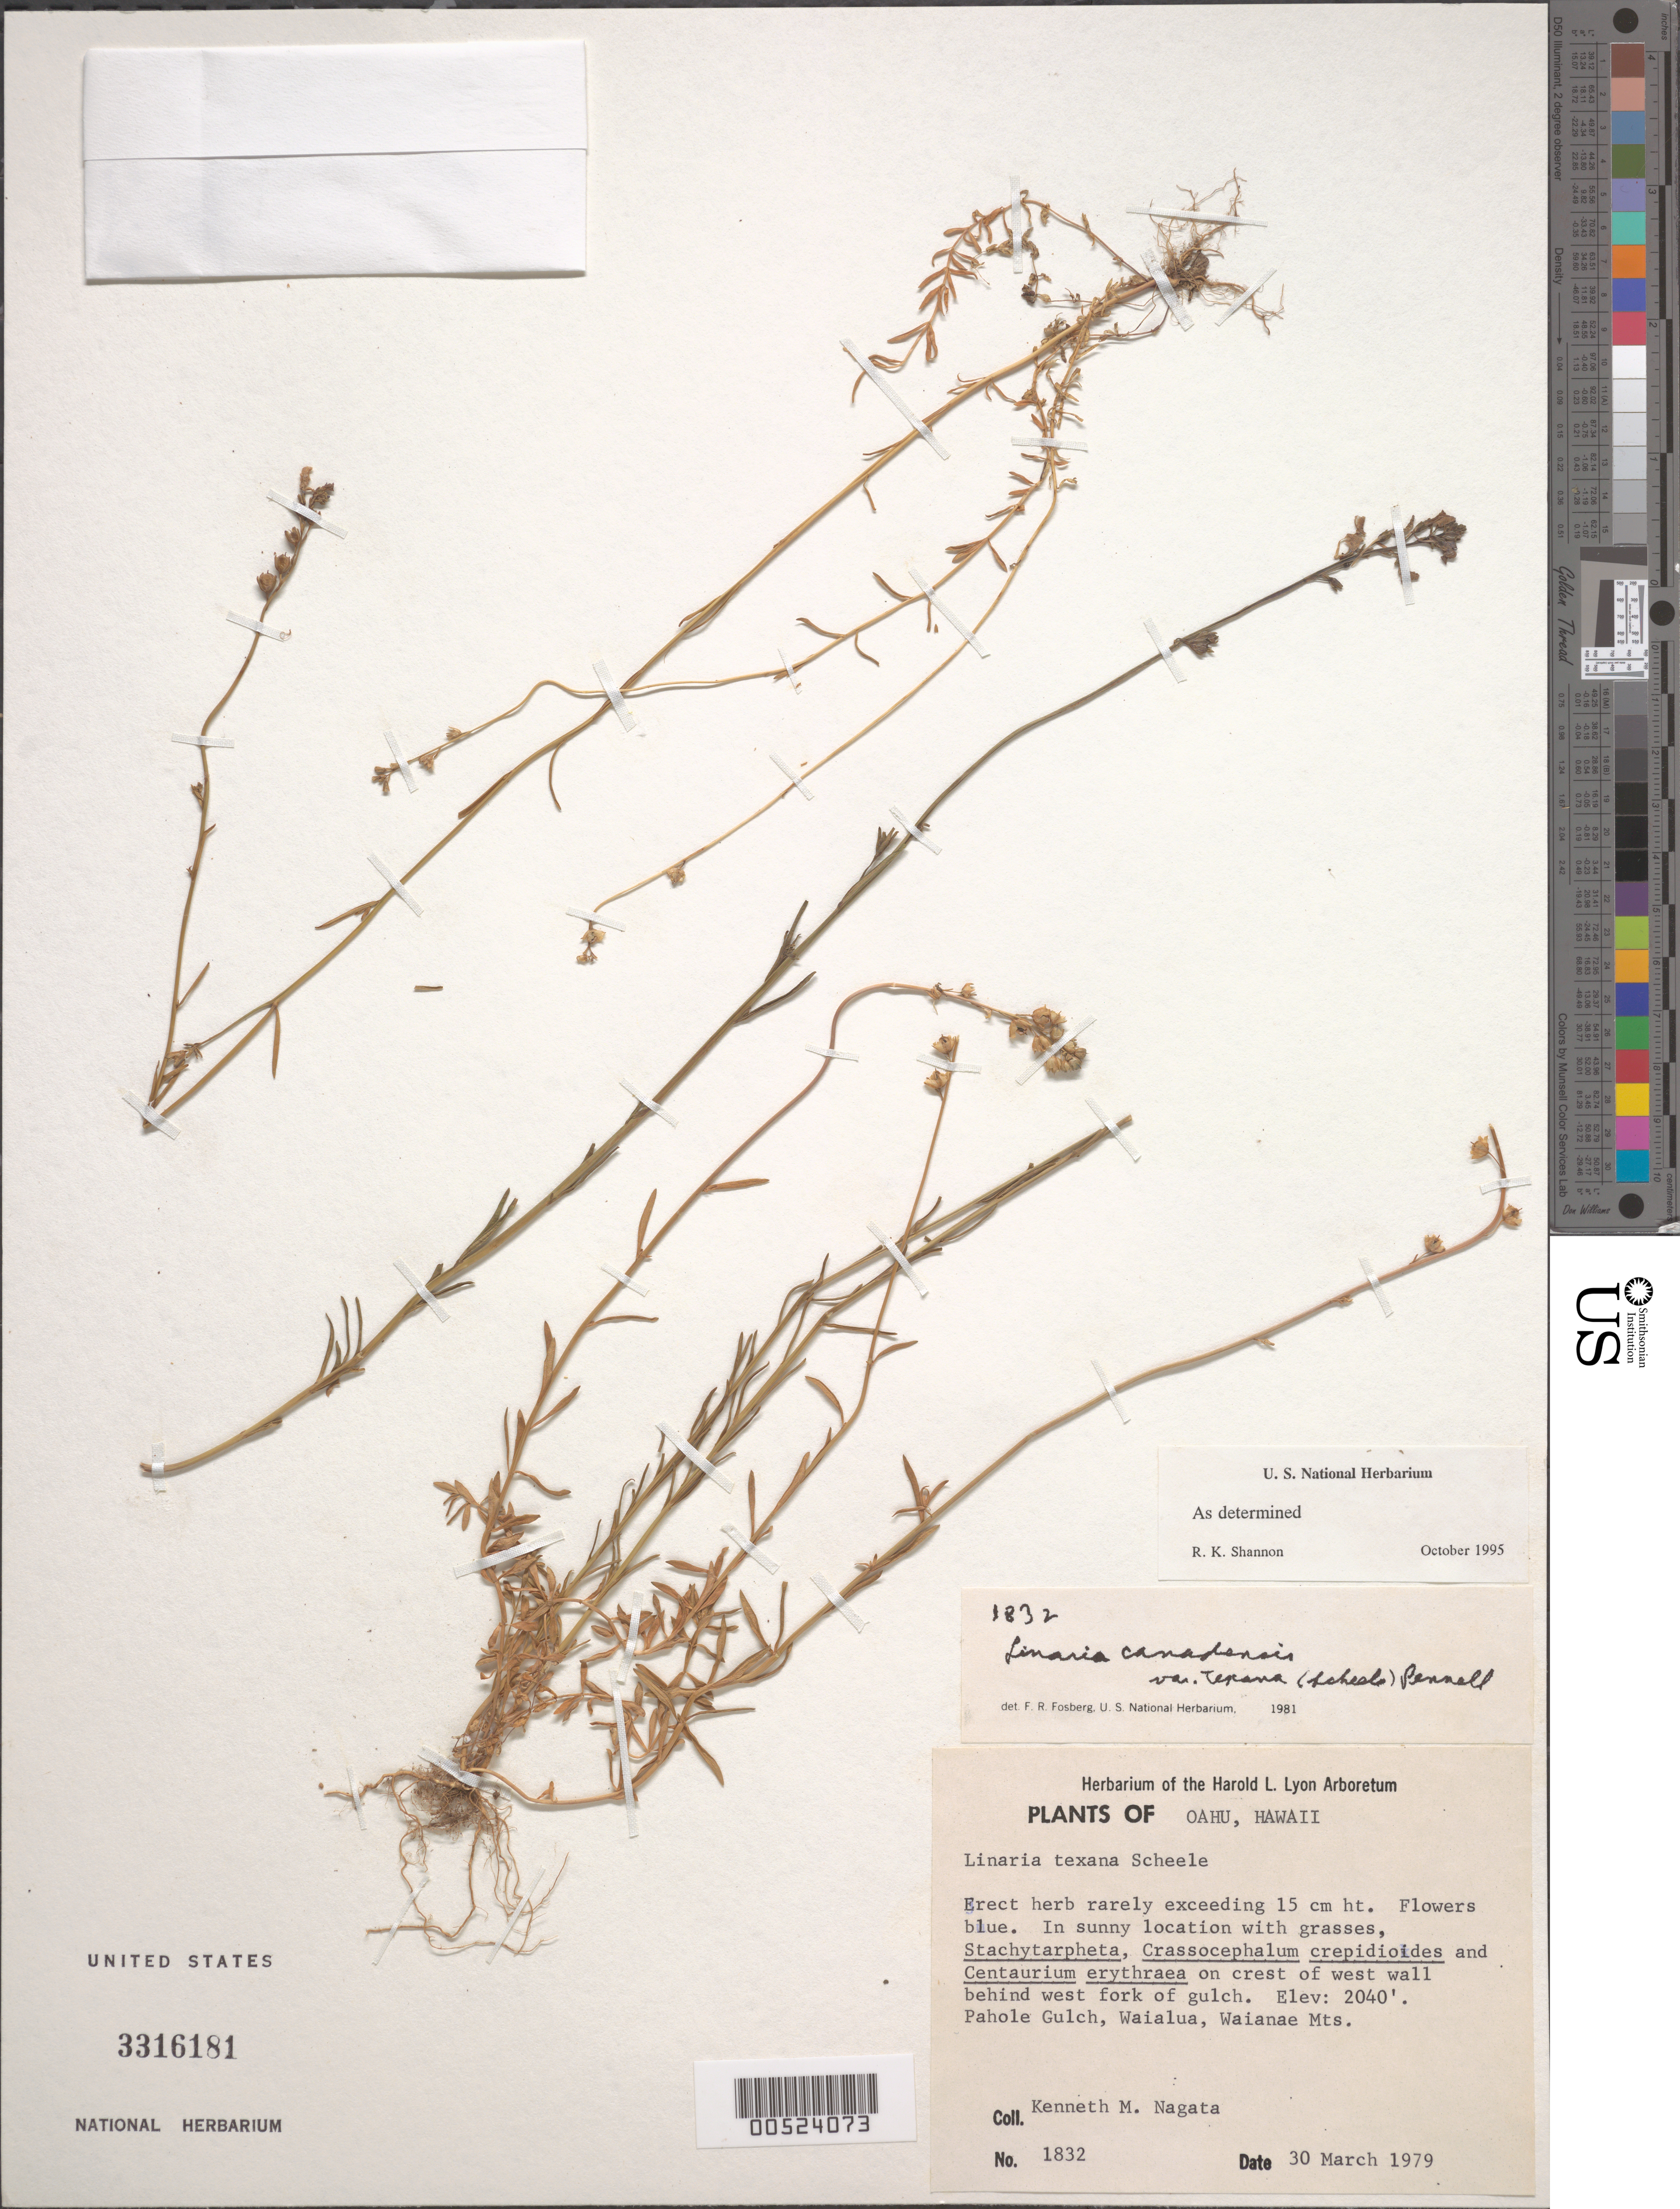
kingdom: Plantae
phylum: Tracheophyta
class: Magnoliopsida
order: Lamiales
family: Plantaginaceae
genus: Nuttallanthus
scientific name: Nuttallanthus texanus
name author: (Scheele) D.A. Sutton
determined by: Wagner, W. L., (BOT), Smithsonian Institution - National Museum of Natural History (UNITED STATES)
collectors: K. Nagata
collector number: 1832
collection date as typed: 30 Mar 1979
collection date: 1979-03-30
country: United States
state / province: Hawaii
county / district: Honolulu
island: Oahu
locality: On crest of W wall behind W fork of Pahole Gulch, Waialua, Waianae Mts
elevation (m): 622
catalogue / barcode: US 3316181